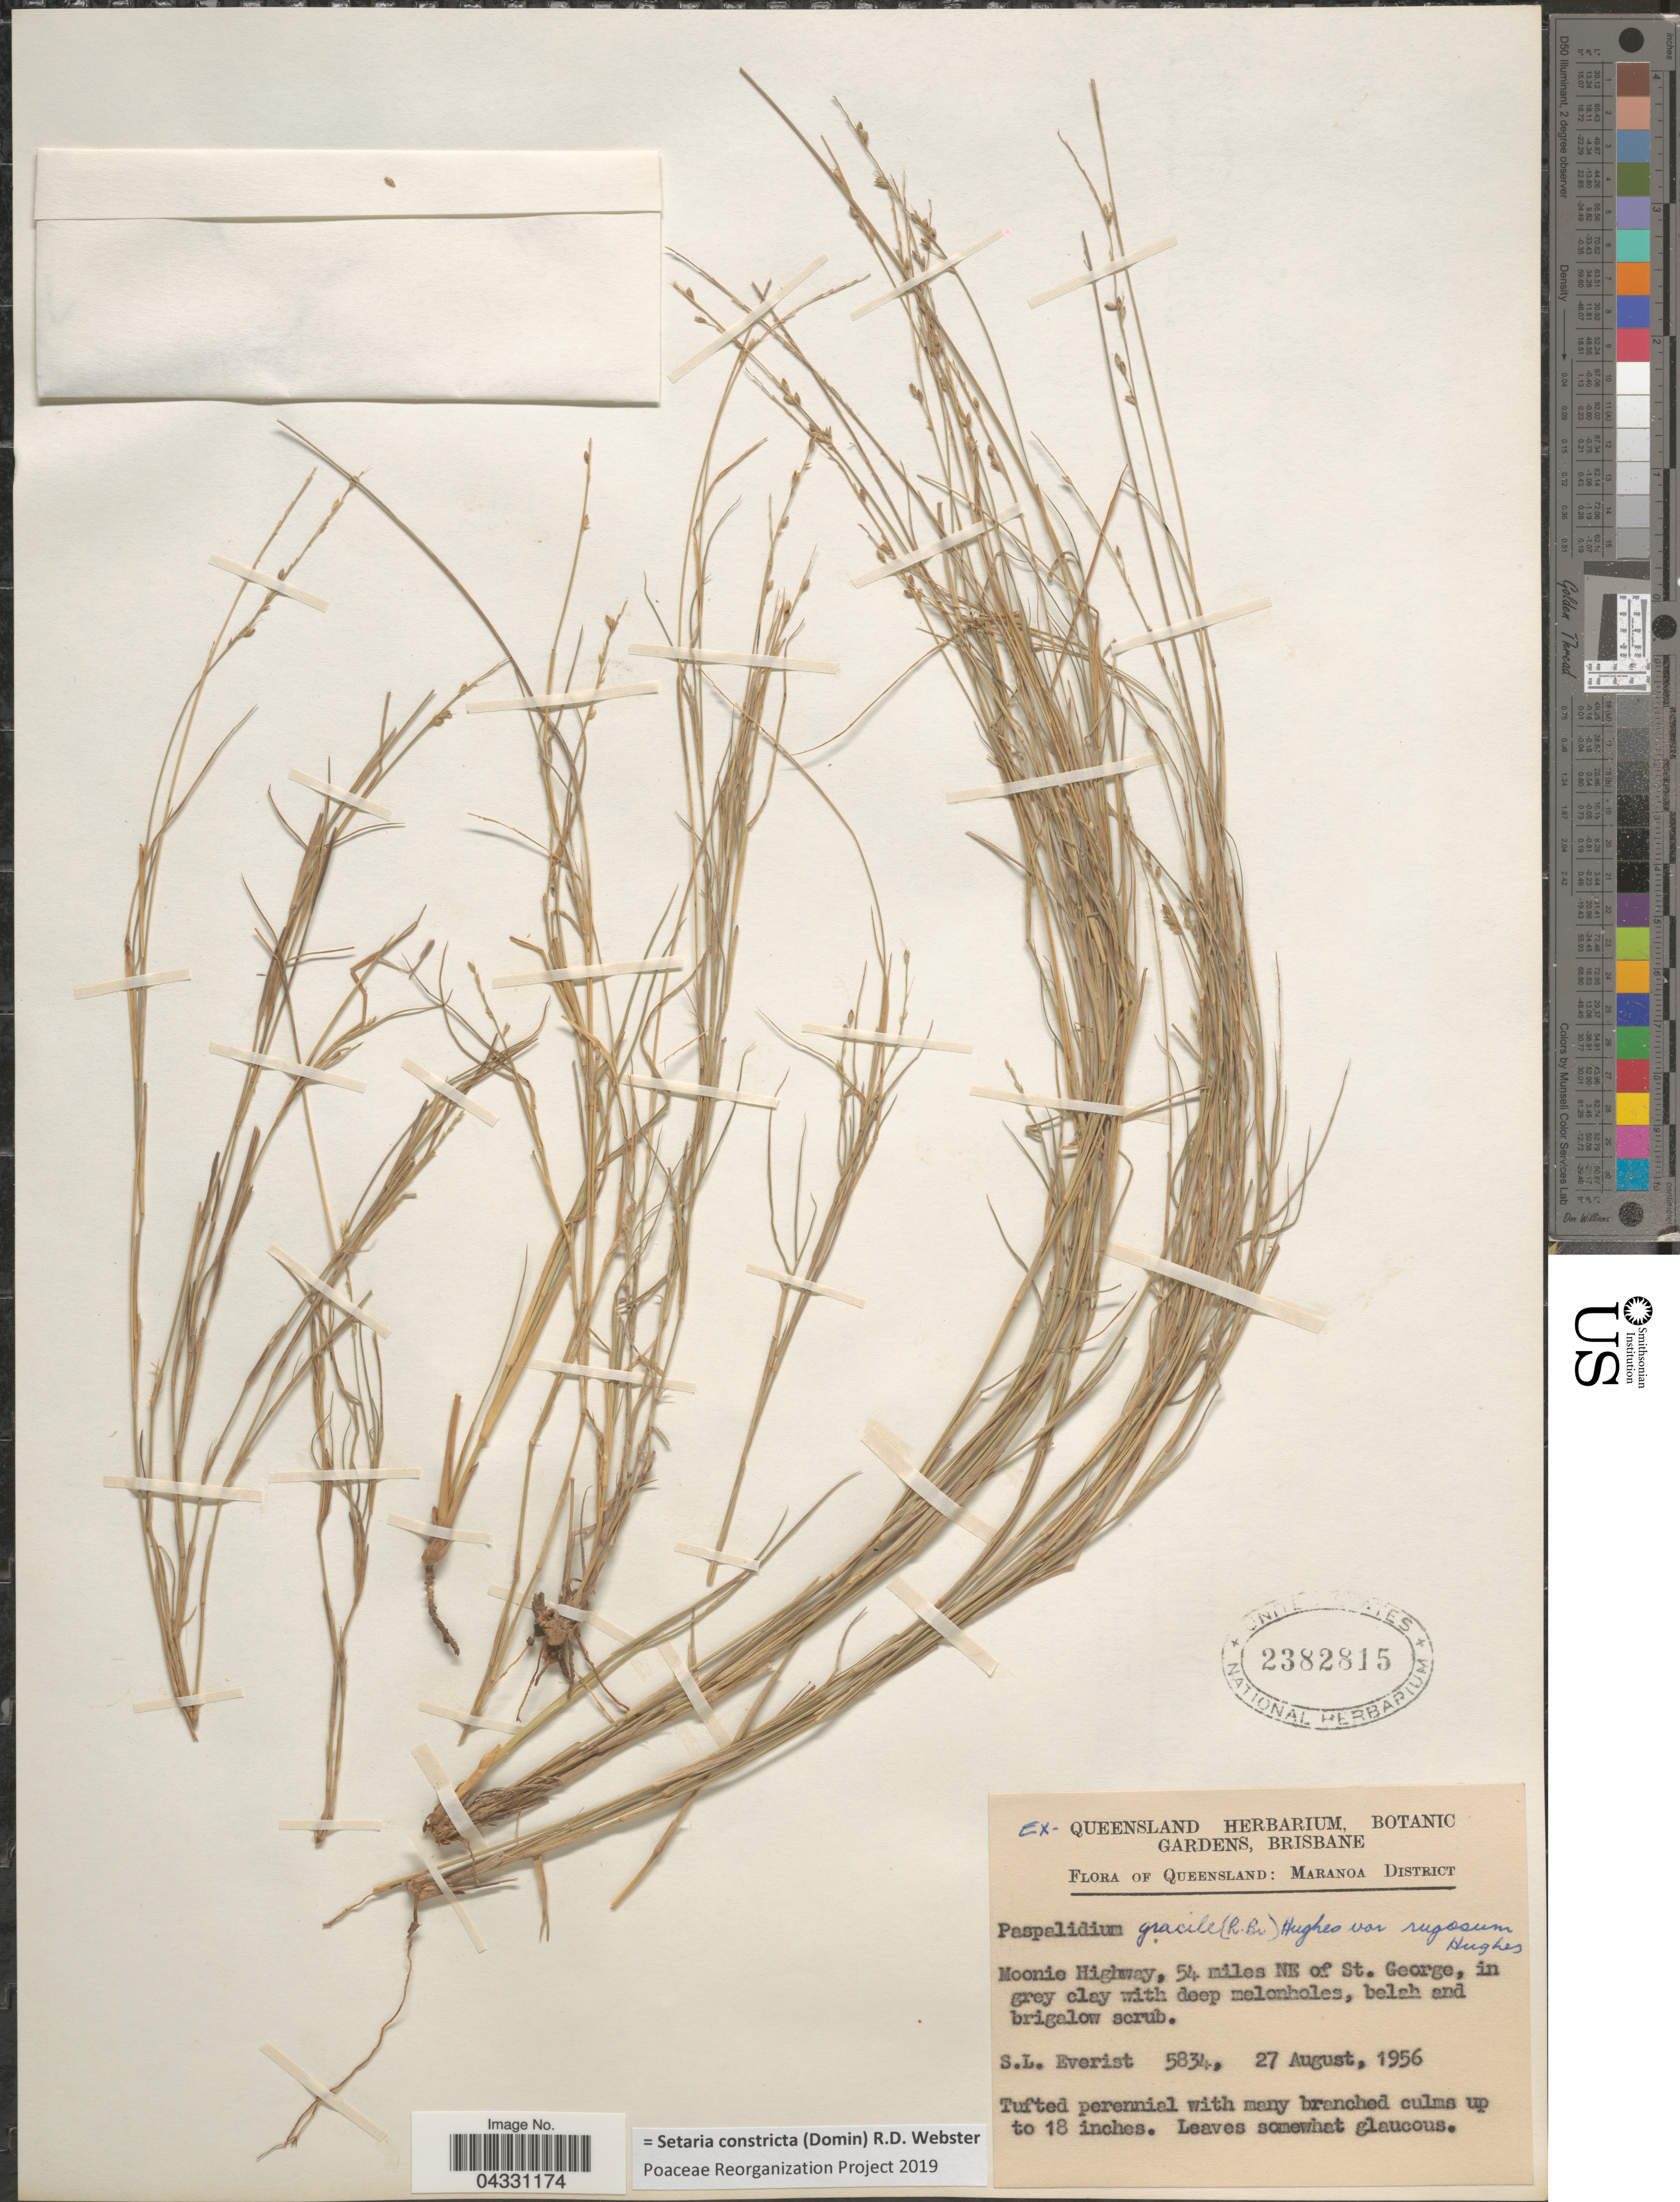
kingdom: Plantae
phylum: Tracheophyta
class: Liliopsida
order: Poales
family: Poaceae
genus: Setaria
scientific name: Setaria constricta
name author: (Domin) R.D. Webster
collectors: S. Everist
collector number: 5834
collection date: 1956-08-27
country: Australia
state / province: Queensland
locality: Maranoa District. Moonie Highway, 54 miles NE of St. George.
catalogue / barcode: US 2382815